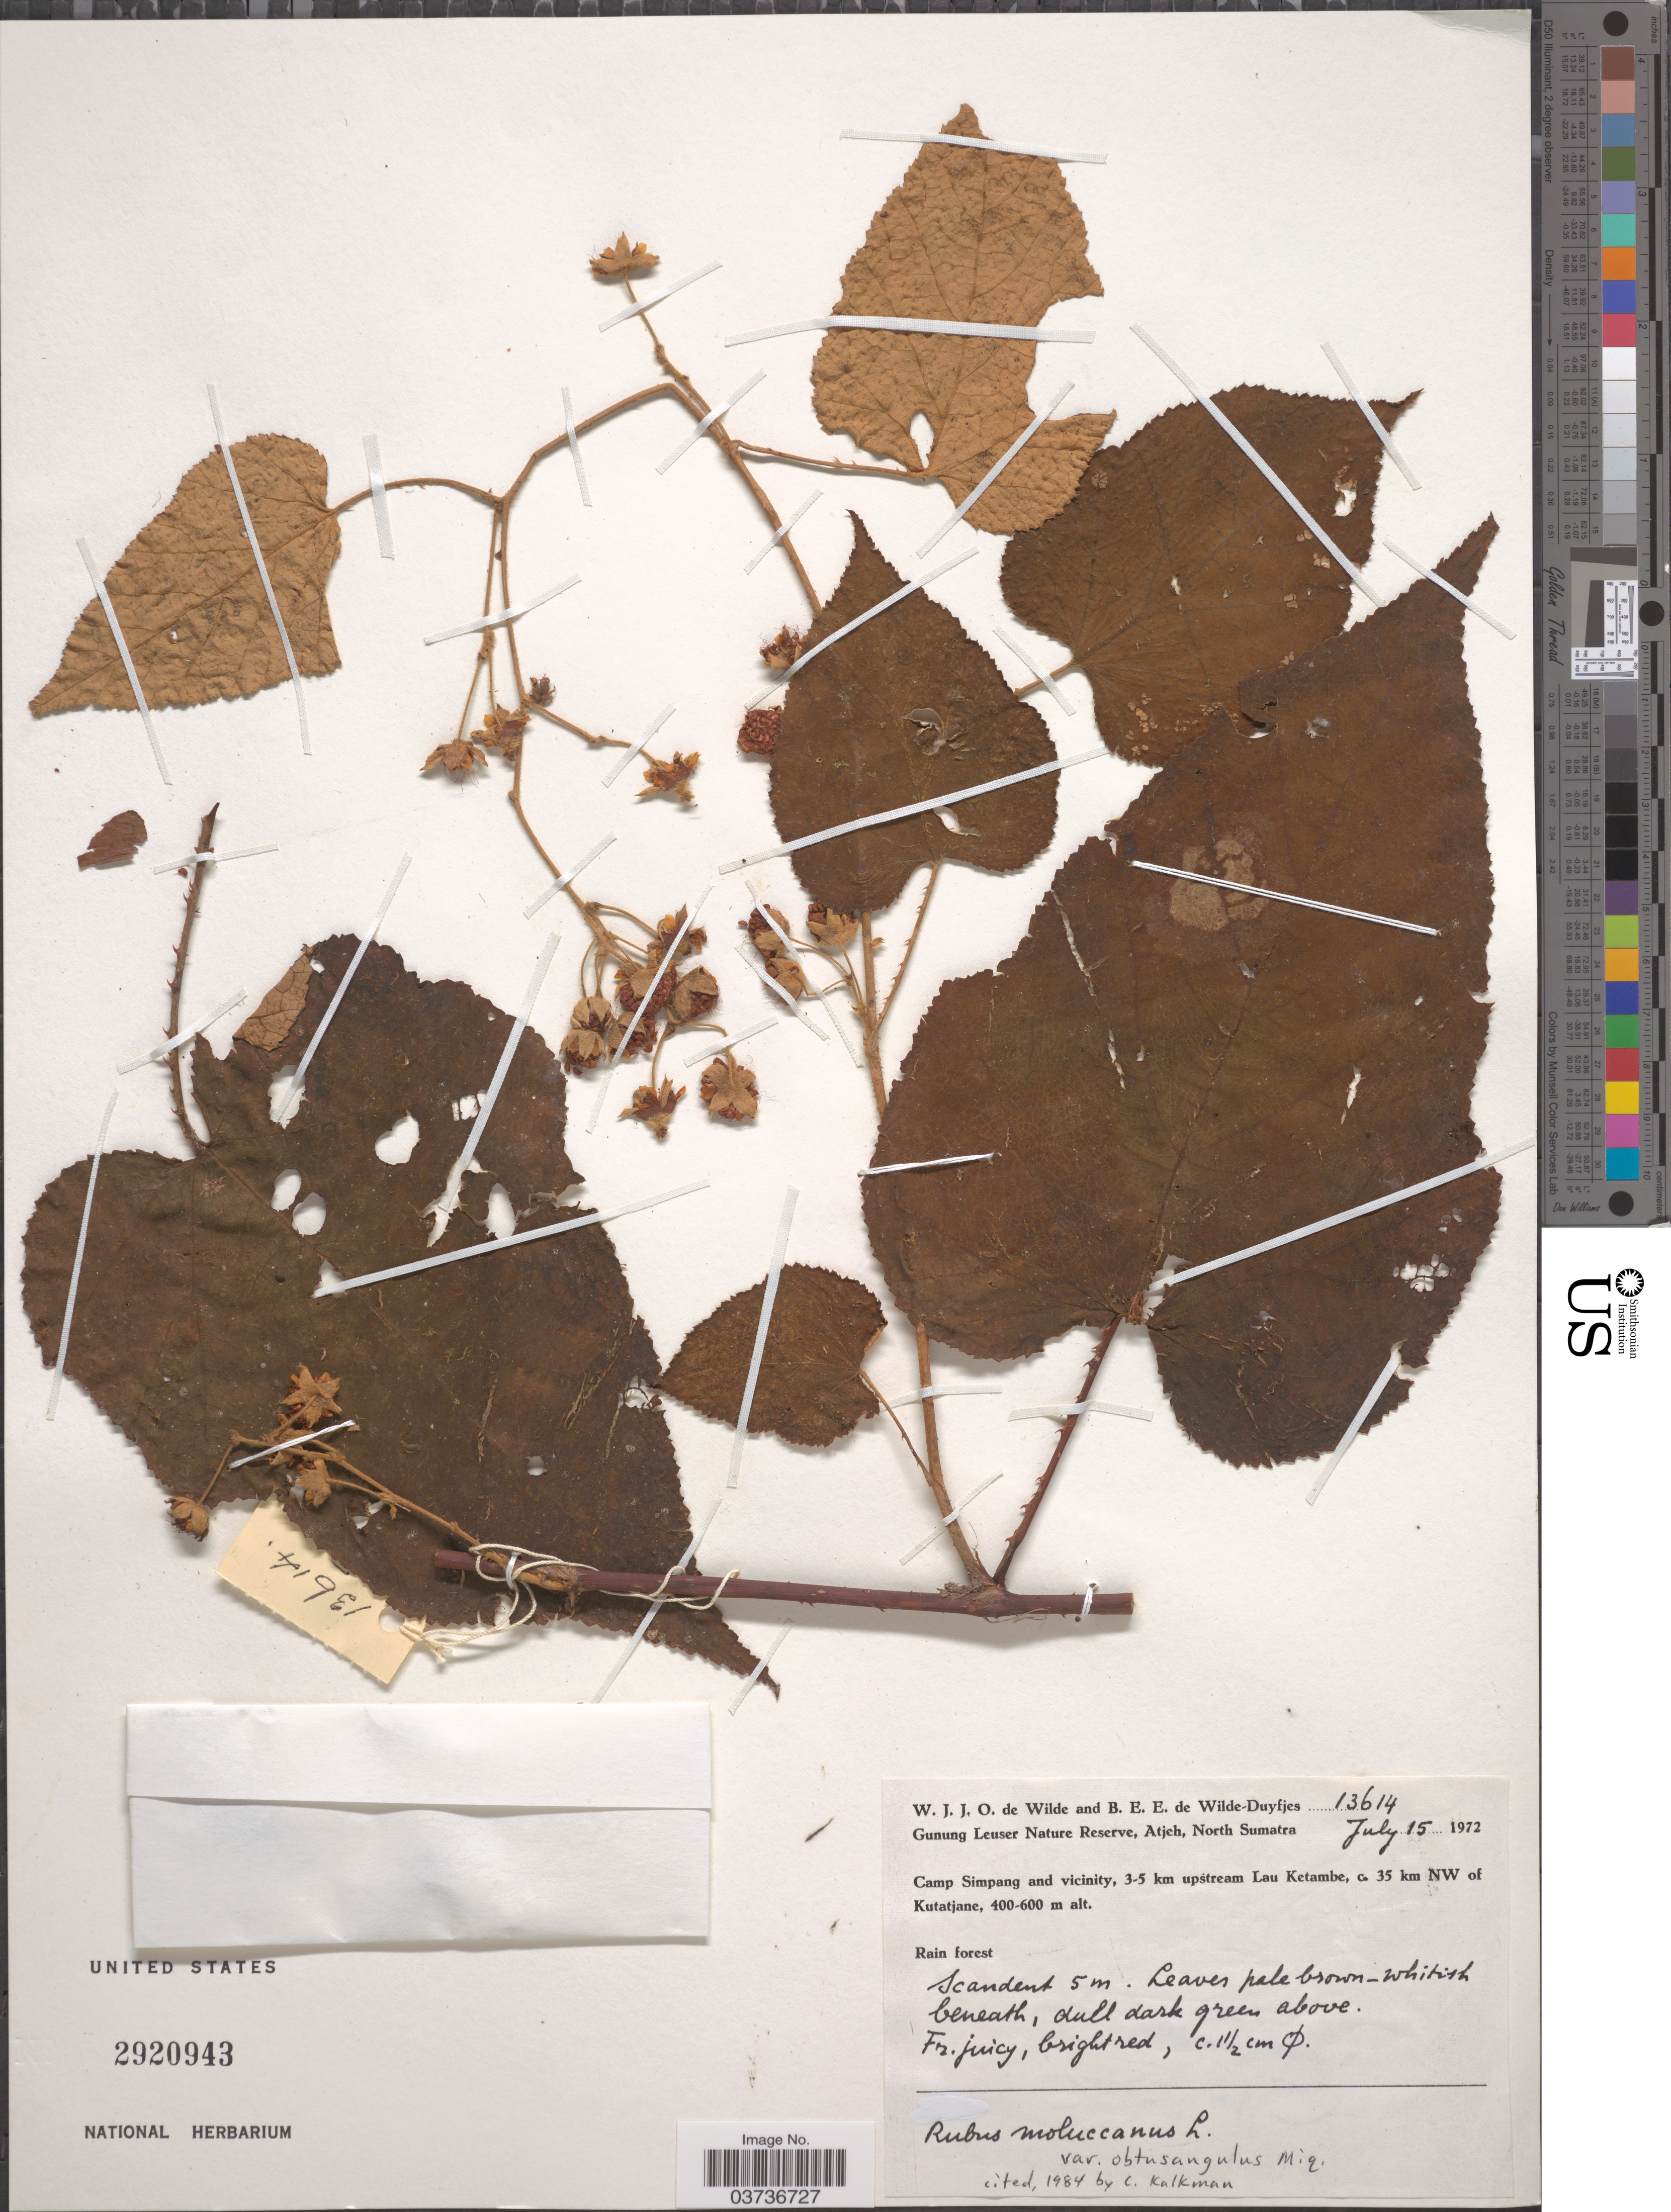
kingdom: Plantae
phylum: Tracheophyta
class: Magnoliopsida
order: Rosales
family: Rosaceae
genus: Rubus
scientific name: Rubus moluccanus var. obtusangulus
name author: Miq.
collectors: W. J. de Wilde & B. E. de Wilde-Duyfjes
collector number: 13614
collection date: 1972-07-15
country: Indonesia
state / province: Sumatra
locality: Gunung Leuser Nature Reserve, Atjeh, North Sumatra. Camp Simpang and vicinity, 3-5 km upstream Lau Ketambe, c. 35 km NW of Kutatjane.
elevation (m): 400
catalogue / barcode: US 2920943